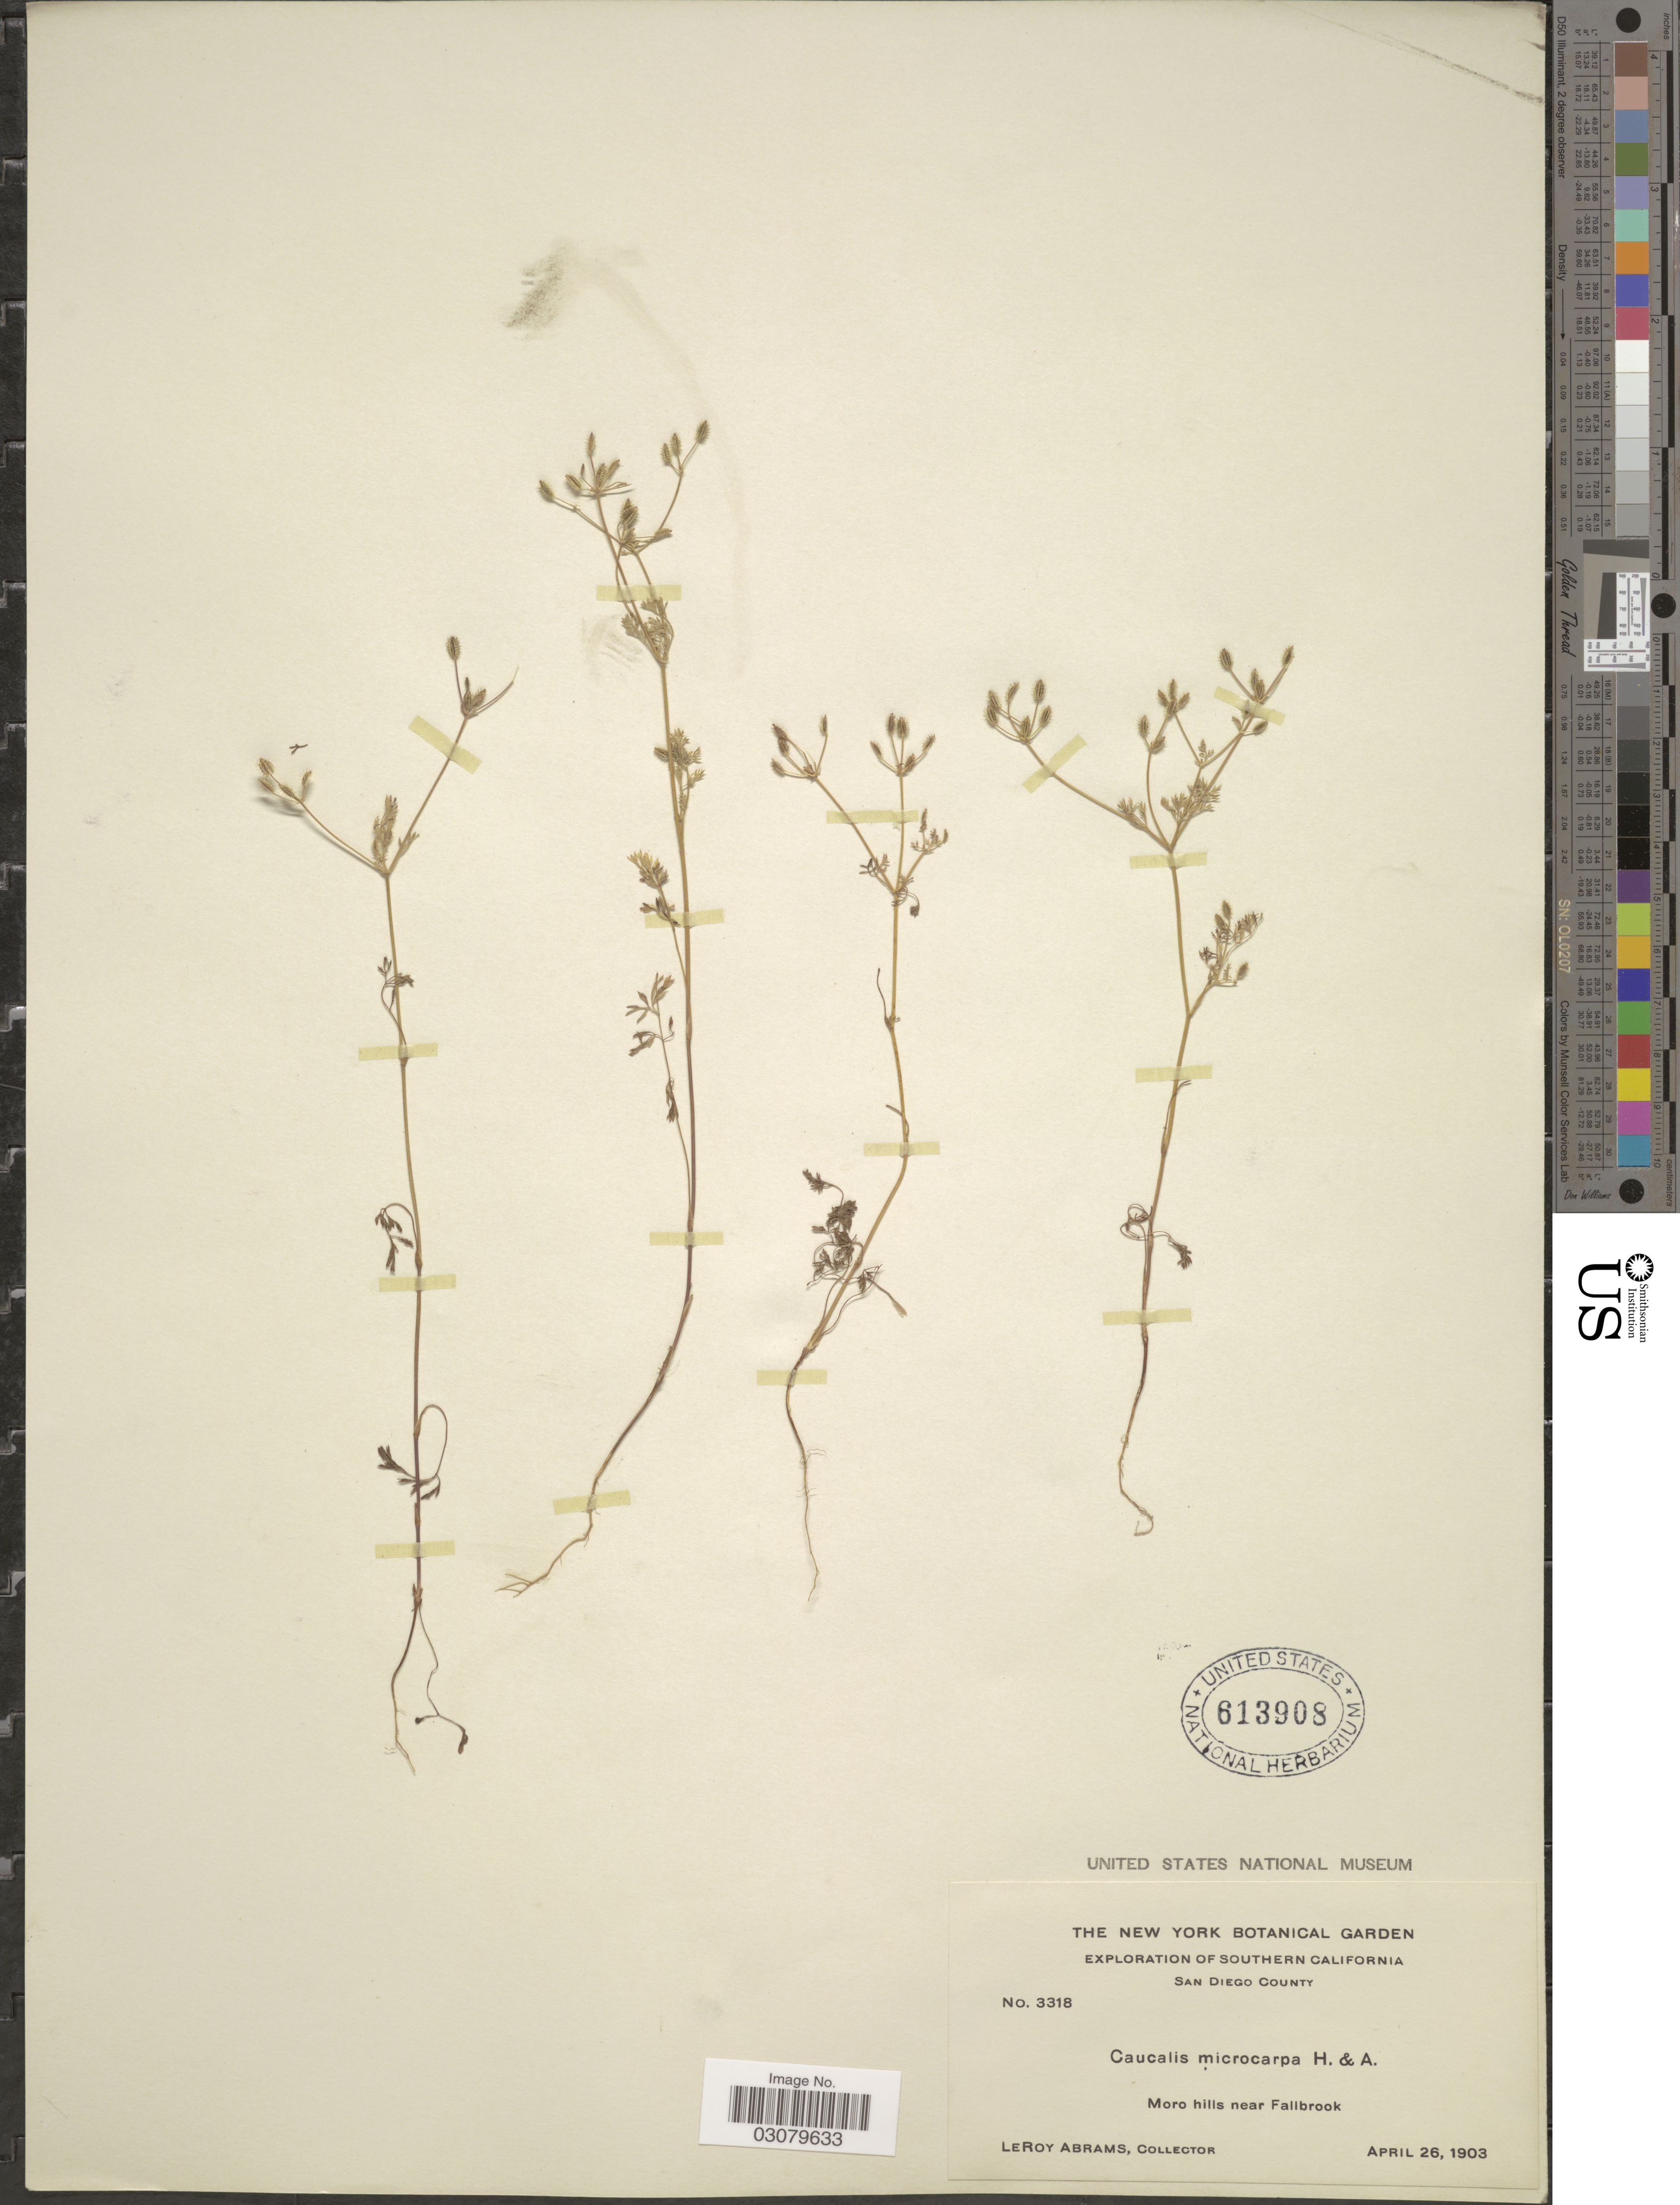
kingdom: Plantae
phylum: Tracheophyta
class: Magnoliopsida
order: Apiales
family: Apiaceae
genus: Caucalis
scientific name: Caucalis microcarpa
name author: Hook. & Arn.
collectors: L. Abrams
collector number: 3318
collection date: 1903-04-26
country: United States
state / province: California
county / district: San Diego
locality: Southern California. San Diego County. Moro hills near Fallbrook.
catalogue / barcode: US 613908